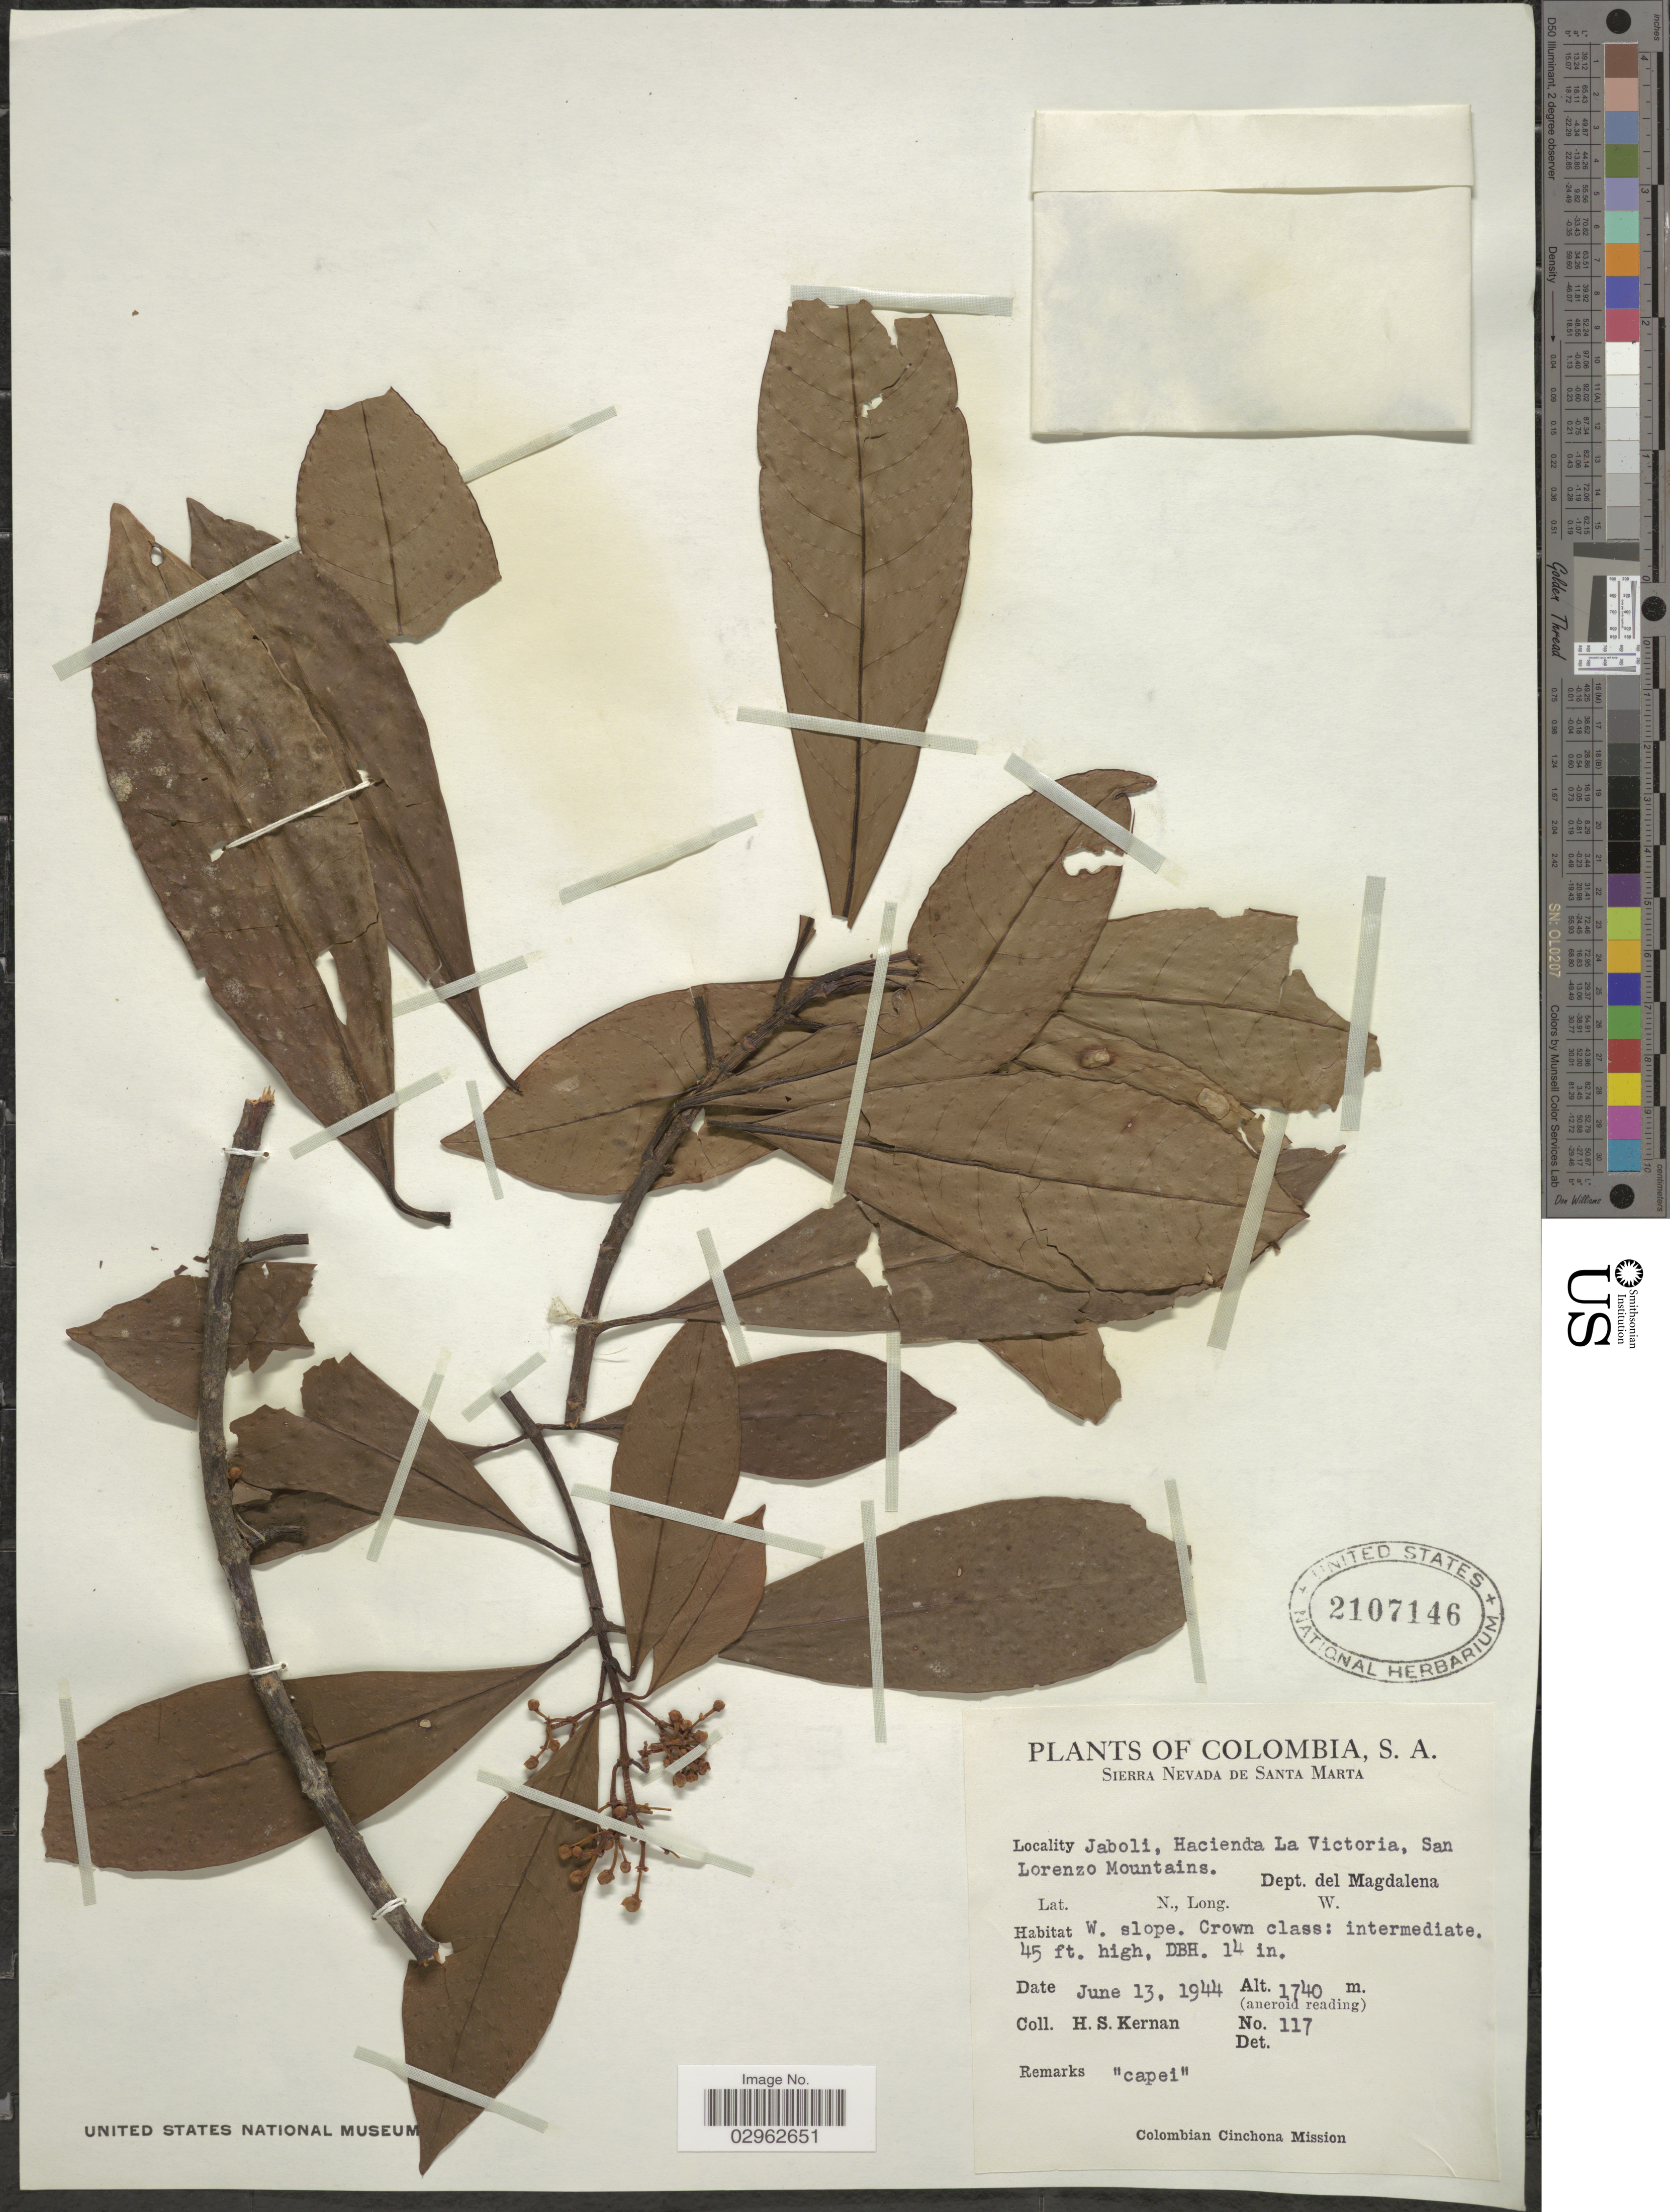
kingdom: Plantae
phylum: Tracheophyta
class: Magnoliopsida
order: Malpighiales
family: Clusiaceae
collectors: H. Kernan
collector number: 117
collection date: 1944-06-13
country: Colombia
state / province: Magdalena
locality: Sierra Nevada De Santa Marta, Jaboli, Hacienda La Victoria, San Lorenzo Mountains, Dept. del Magdalena, W. slope.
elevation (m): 1740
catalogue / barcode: US 2107146